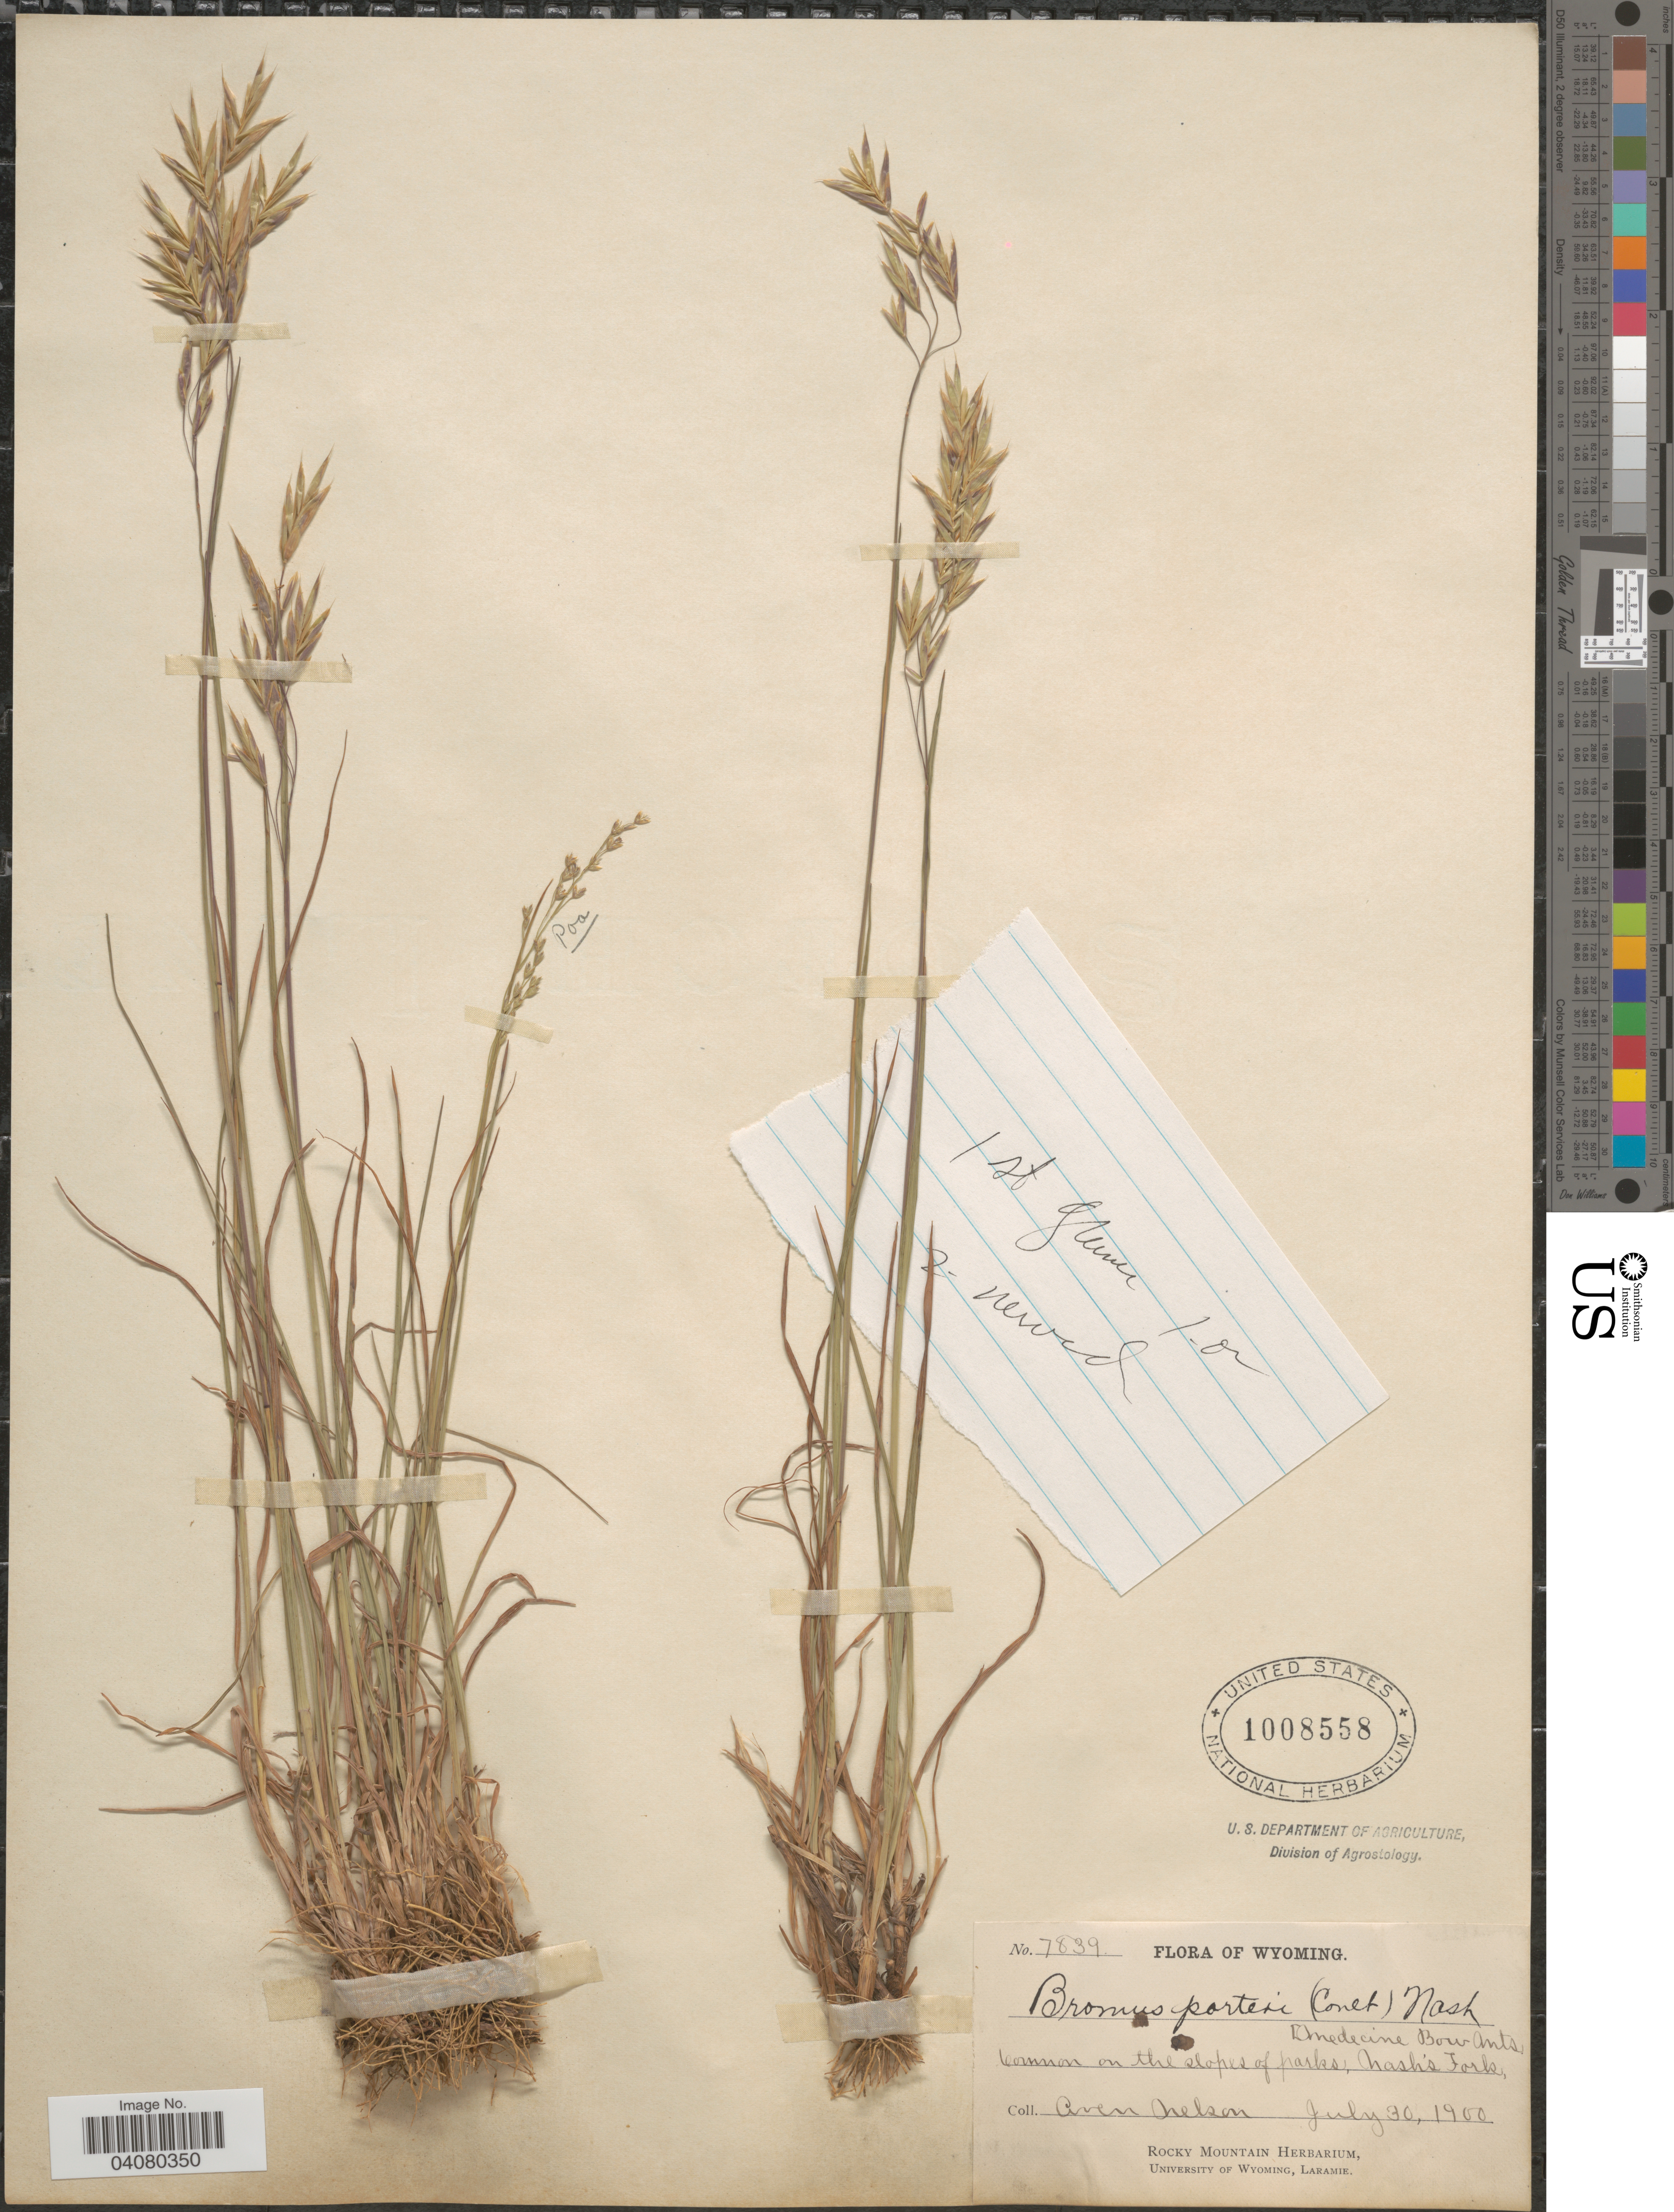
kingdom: Plantae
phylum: Tracheophyta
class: Liliopsida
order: Poales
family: Poaceae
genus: Bromus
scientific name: Bromus anomalus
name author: Rupr. ex E. Fourn.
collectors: A. Nelson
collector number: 7839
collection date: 1900-07-30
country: United States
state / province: Wyoming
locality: Common on the slopes of parks, Nash's Fork. (Medicine Bow Mts).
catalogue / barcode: US 1008558